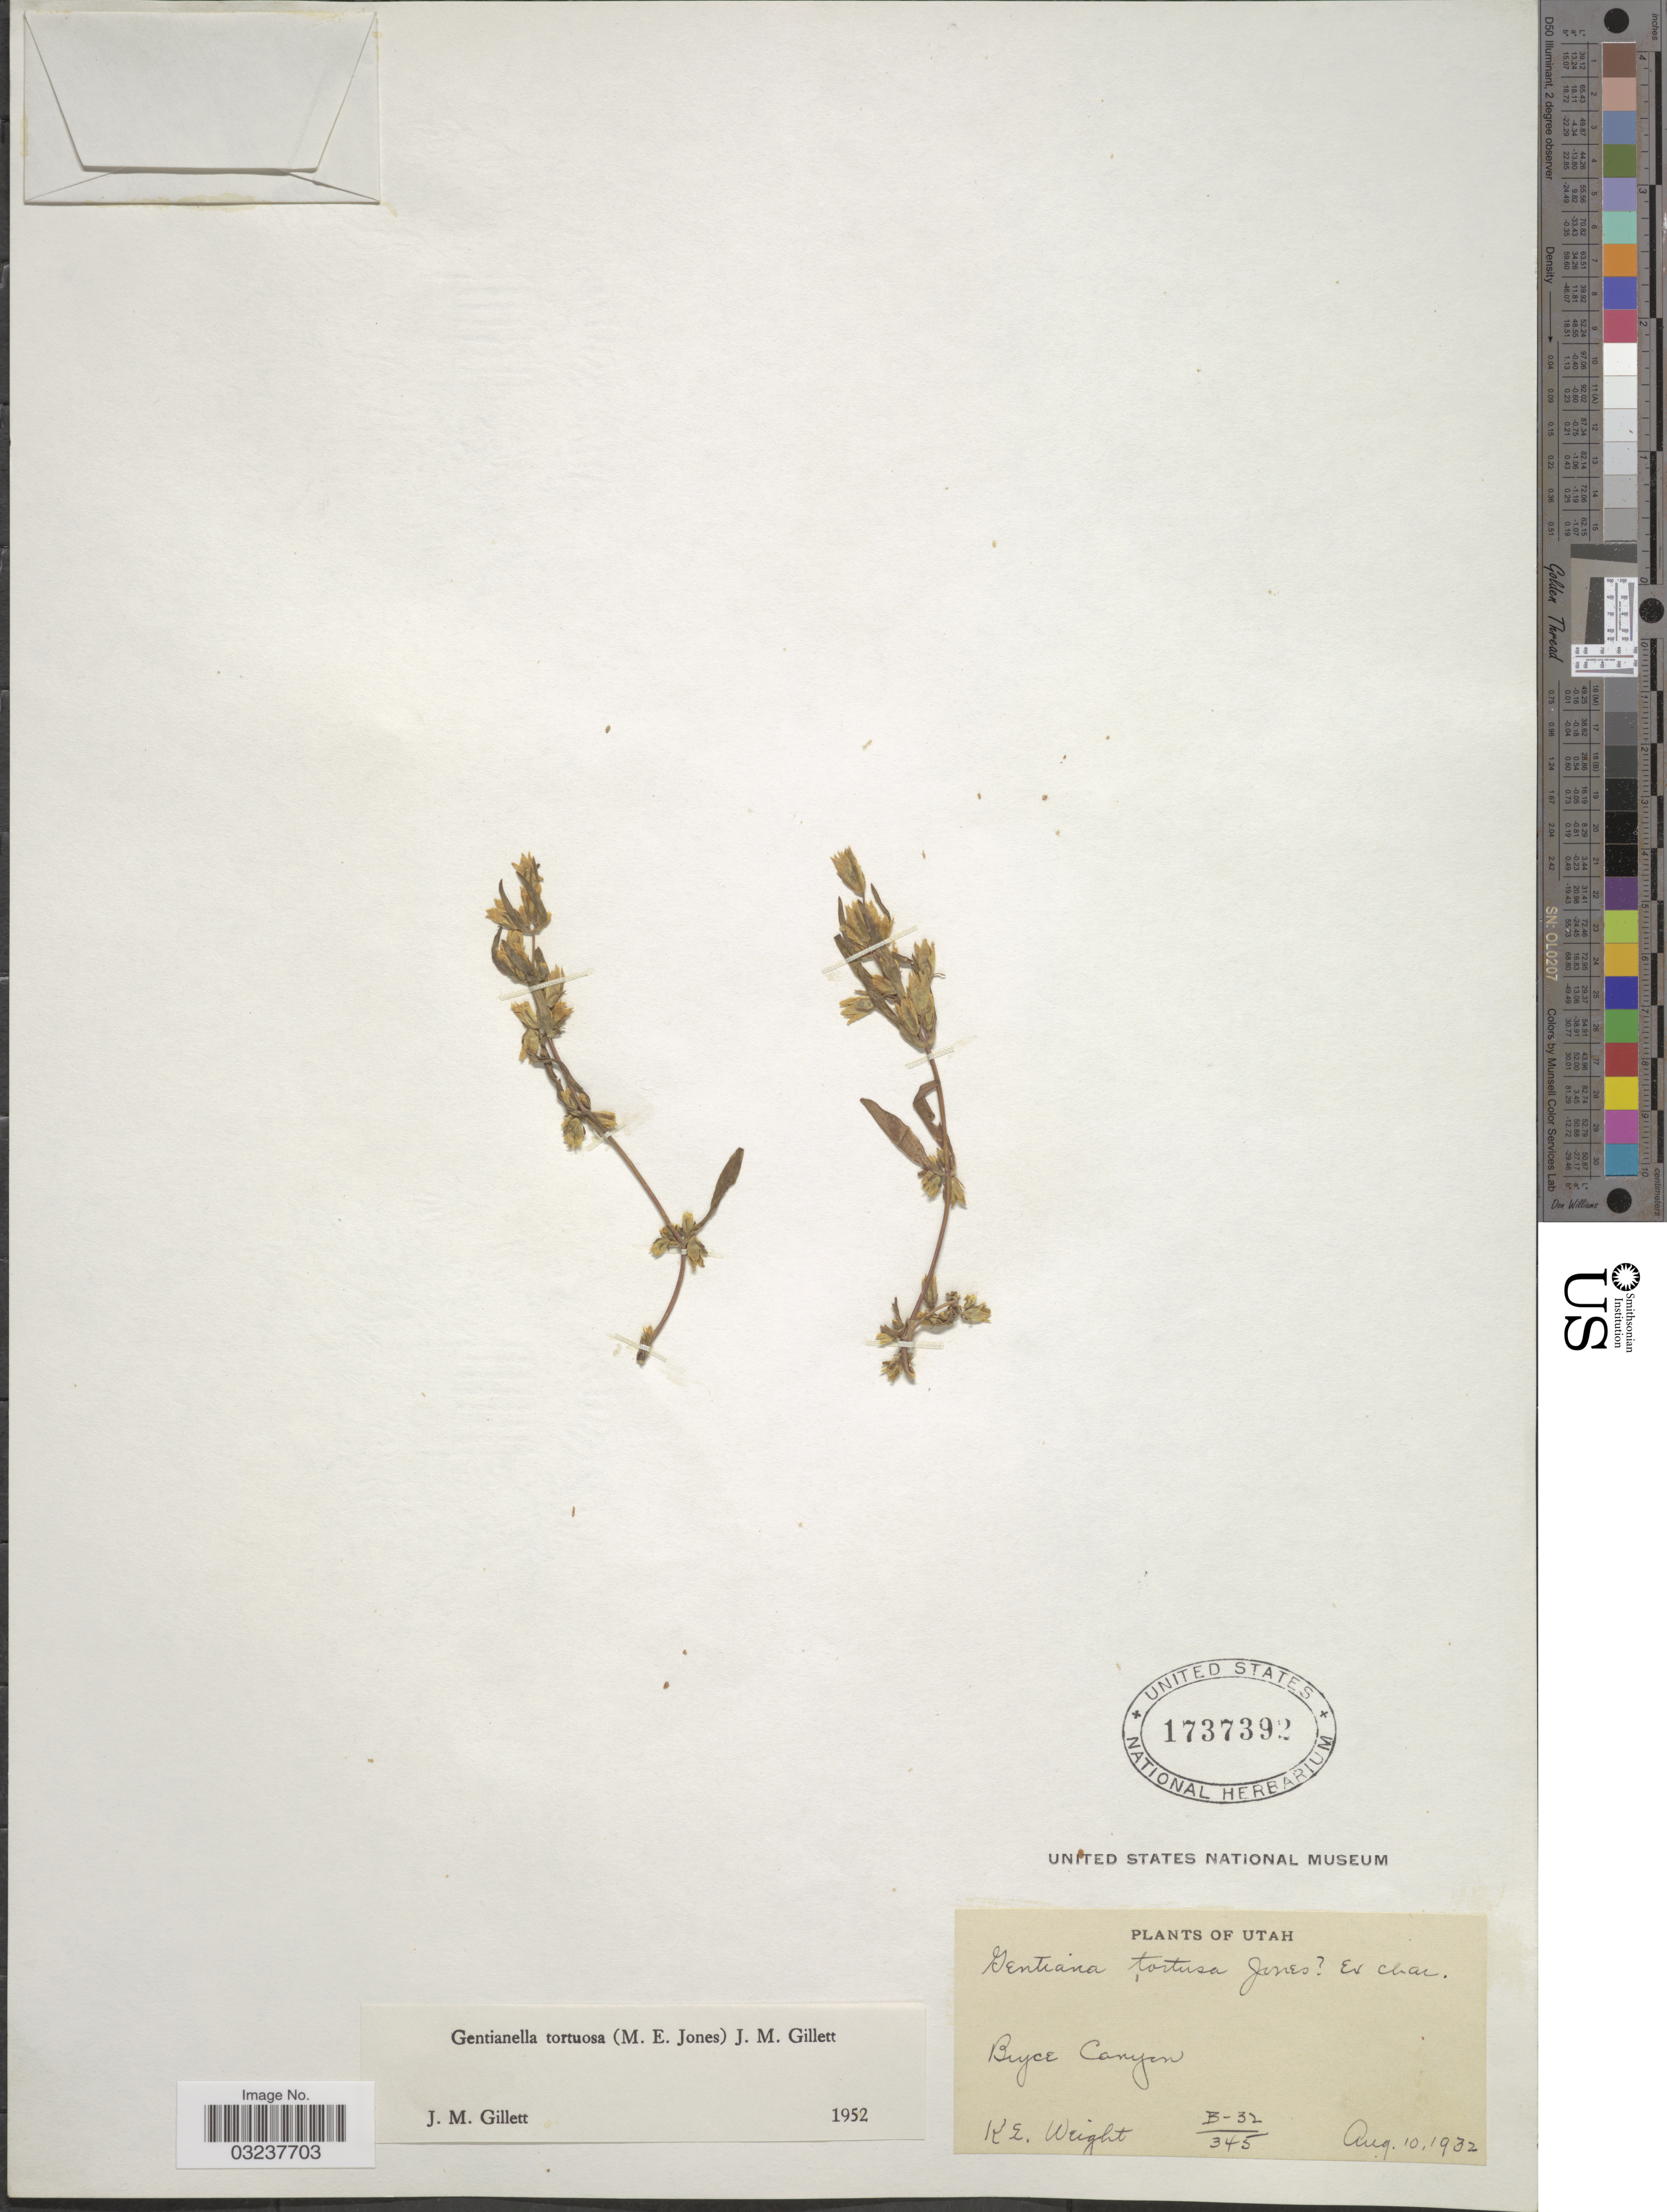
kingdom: Plantae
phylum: Tracheophyta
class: Magnoliopsida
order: Gentianales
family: Gentianaceae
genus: Gentianella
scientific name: Gentianella tortuosa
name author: (M.E. Jones) J.M. Gillett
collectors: K. Weight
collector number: B-32/345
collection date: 1932-08-10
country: United States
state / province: Utah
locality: Bryce Canyon.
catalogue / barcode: US 1737392